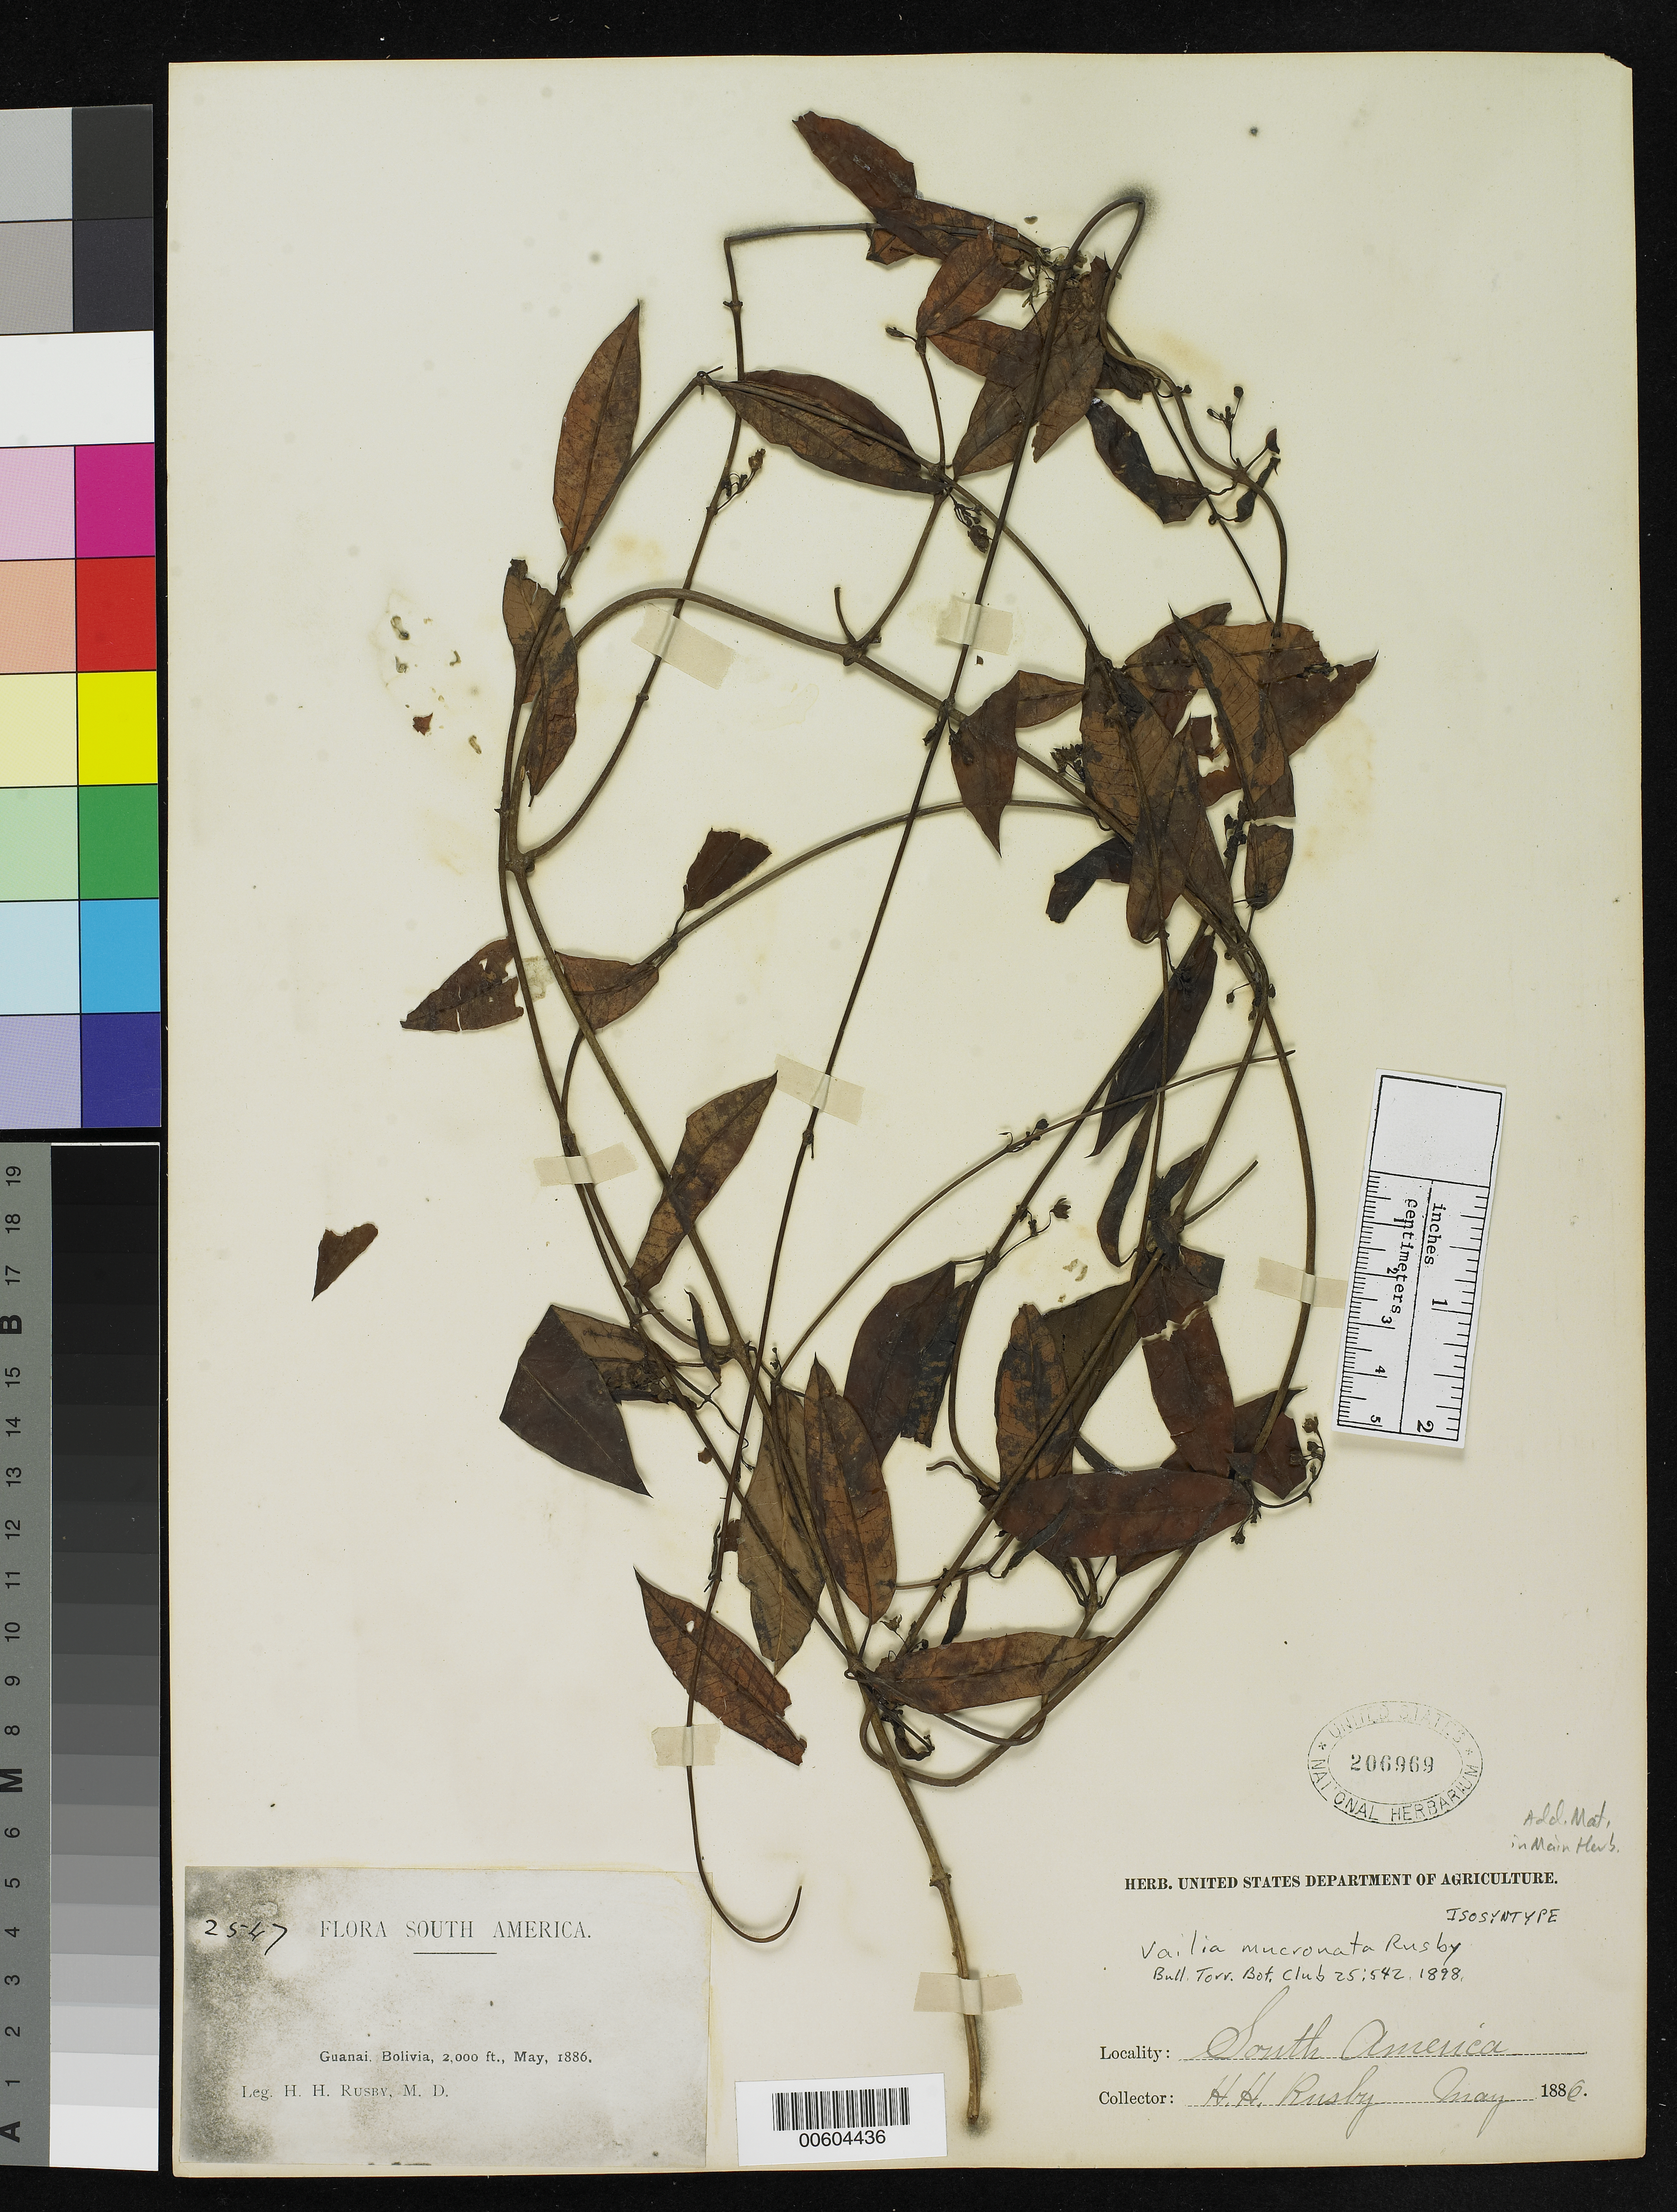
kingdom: Plantae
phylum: Tracheophyta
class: Magnoliopsida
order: Gentianales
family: Apocynaceae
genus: Vailia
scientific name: Vailia mucronata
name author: Rusby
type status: Isosyntype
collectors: M. Bang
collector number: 2547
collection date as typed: May 1886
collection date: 1886-05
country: Bolivia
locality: Guanai.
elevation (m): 610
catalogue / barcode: US 206969